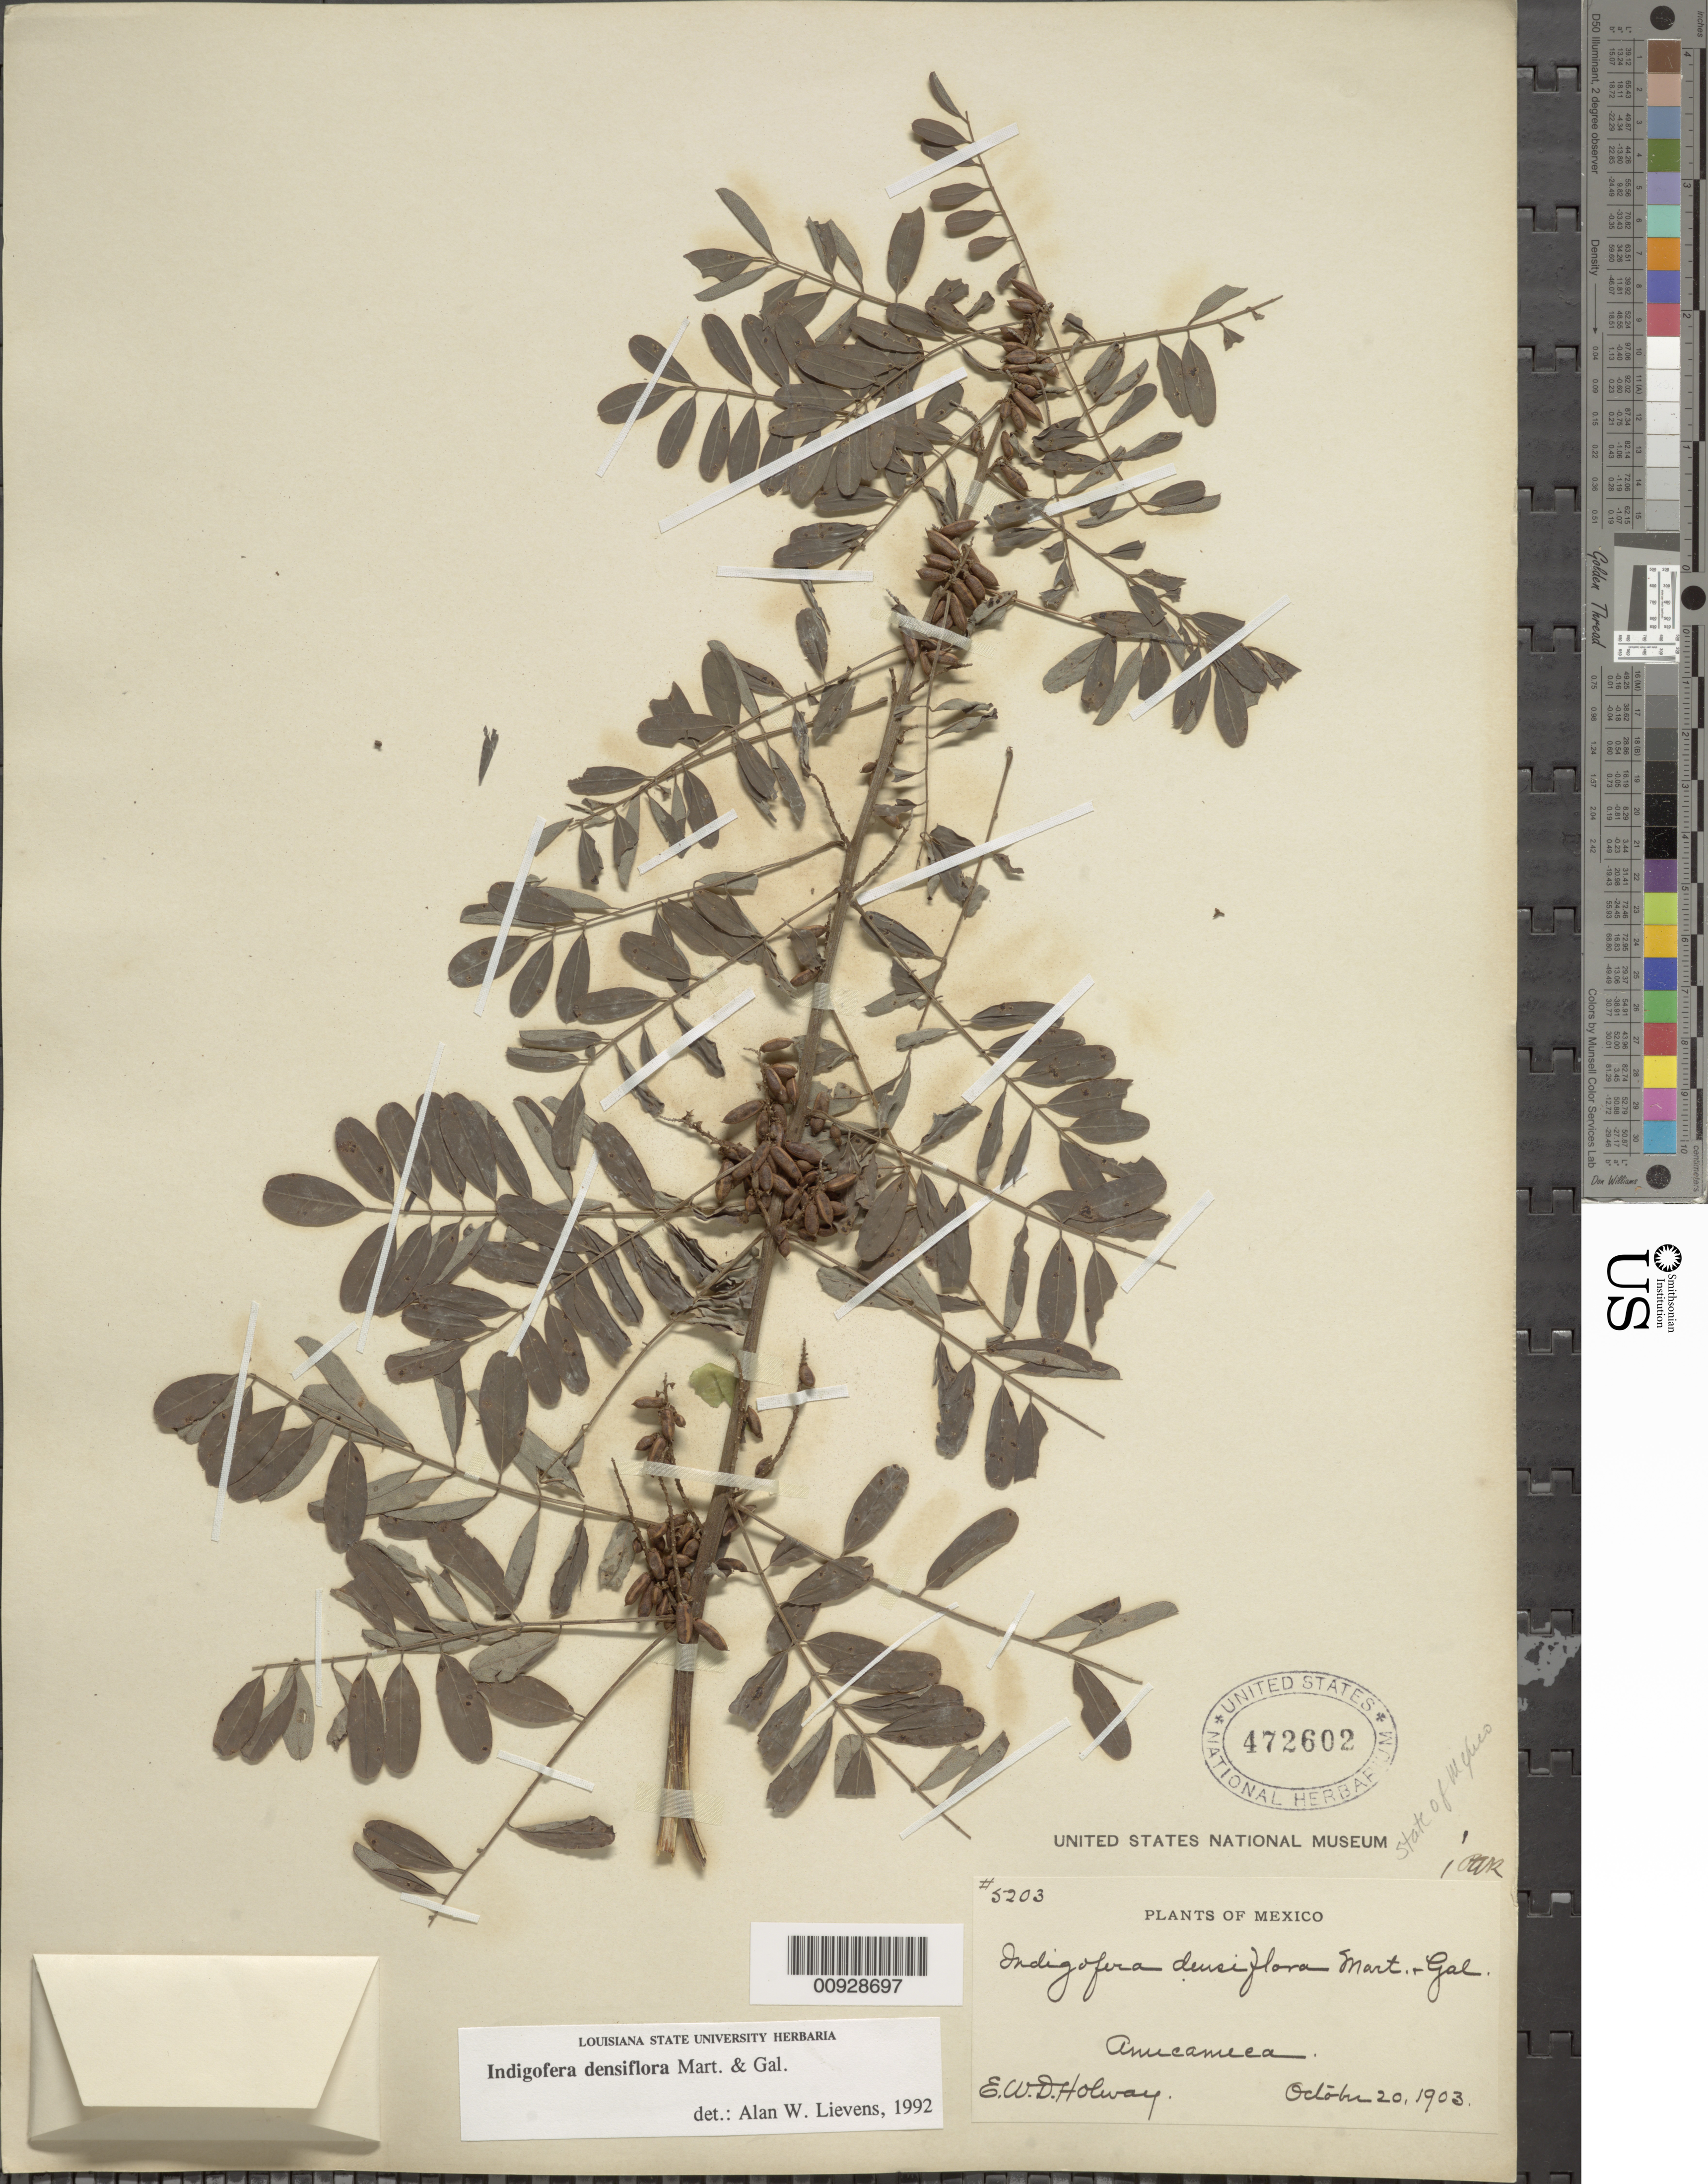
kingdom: Plantae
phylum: Tracheophyta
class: Magnoliopsida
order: Fabales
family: Fabaceae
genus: Indigofera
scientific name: Indigofera densiflora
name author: M. Martens & Galeotti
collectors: E. W. D. Holway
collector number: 5203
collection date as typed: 20 Oct 1903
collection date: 1903-10-20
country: Mexico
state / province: México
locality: Amecameca.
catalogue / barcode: US 472602